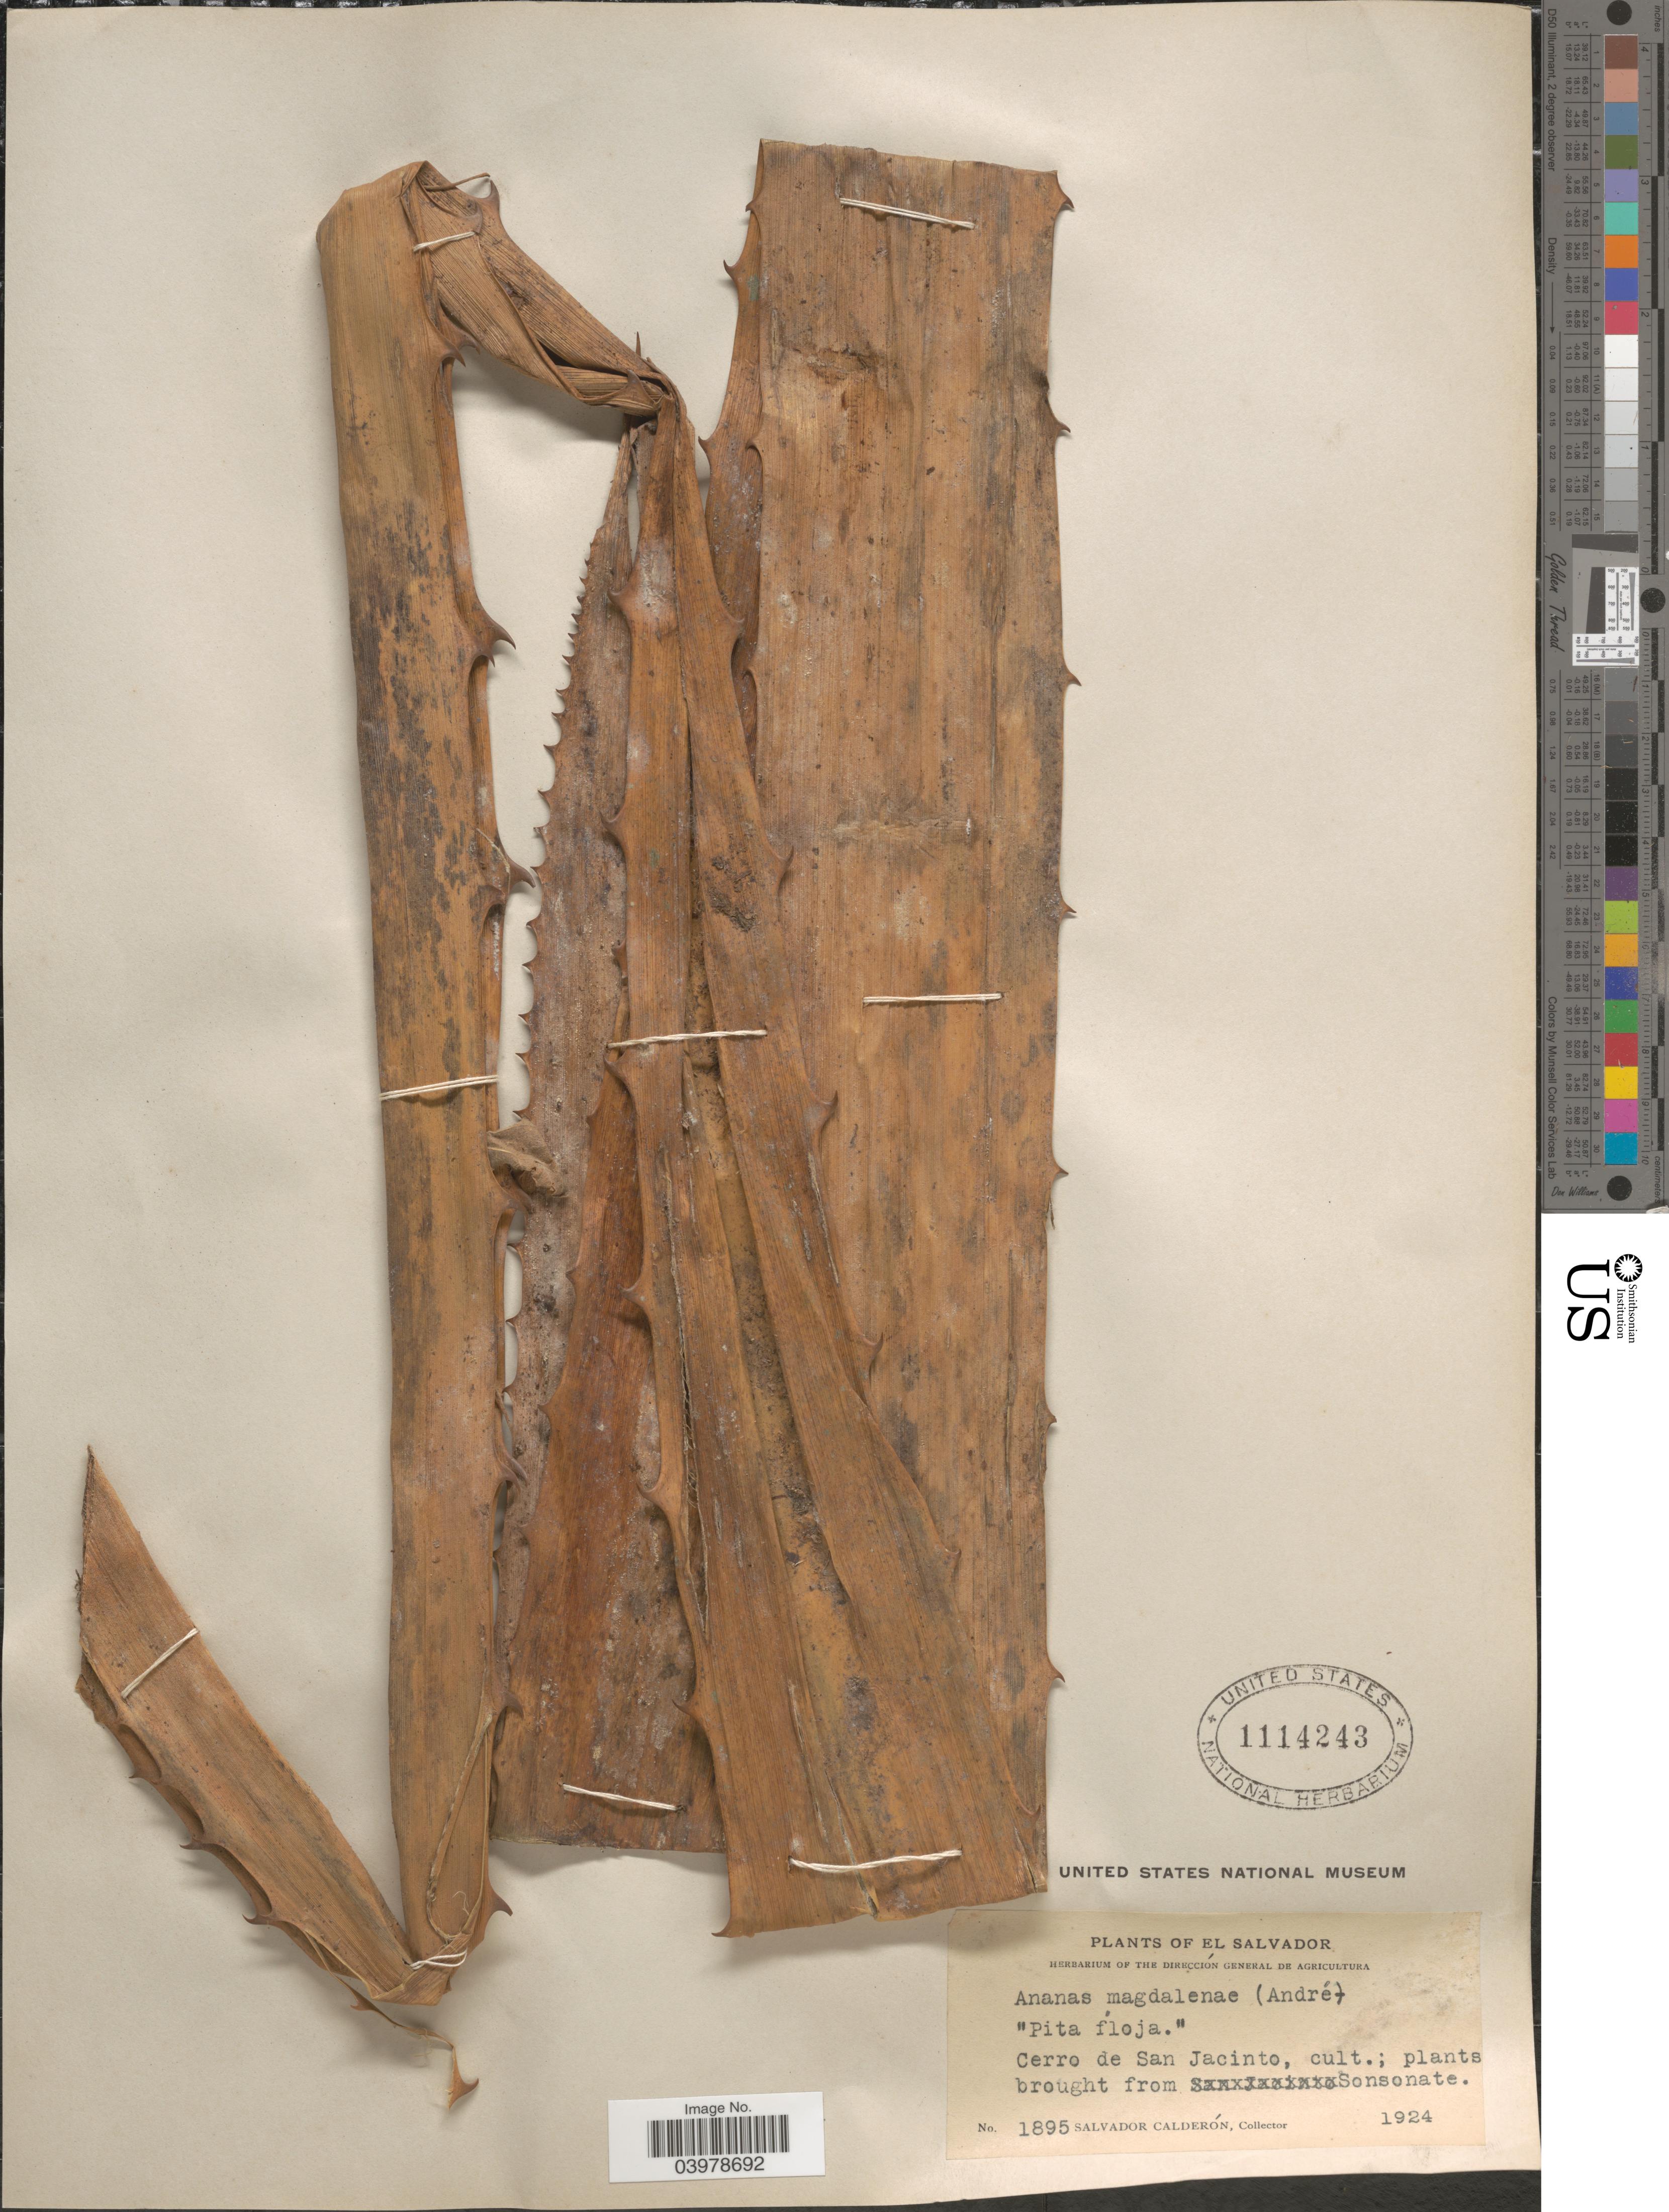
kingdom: Plantae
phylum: Tracheophyta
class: Liliopsida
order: Poales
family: Bromeliaceae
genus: Aechmea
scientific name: Aechmea magdalenae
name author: (André) André ex Baker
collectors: S. Calderón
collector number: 1895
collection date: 1924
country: El Salvador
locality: Cerro de San Jacinto.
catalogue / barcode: US 1114243